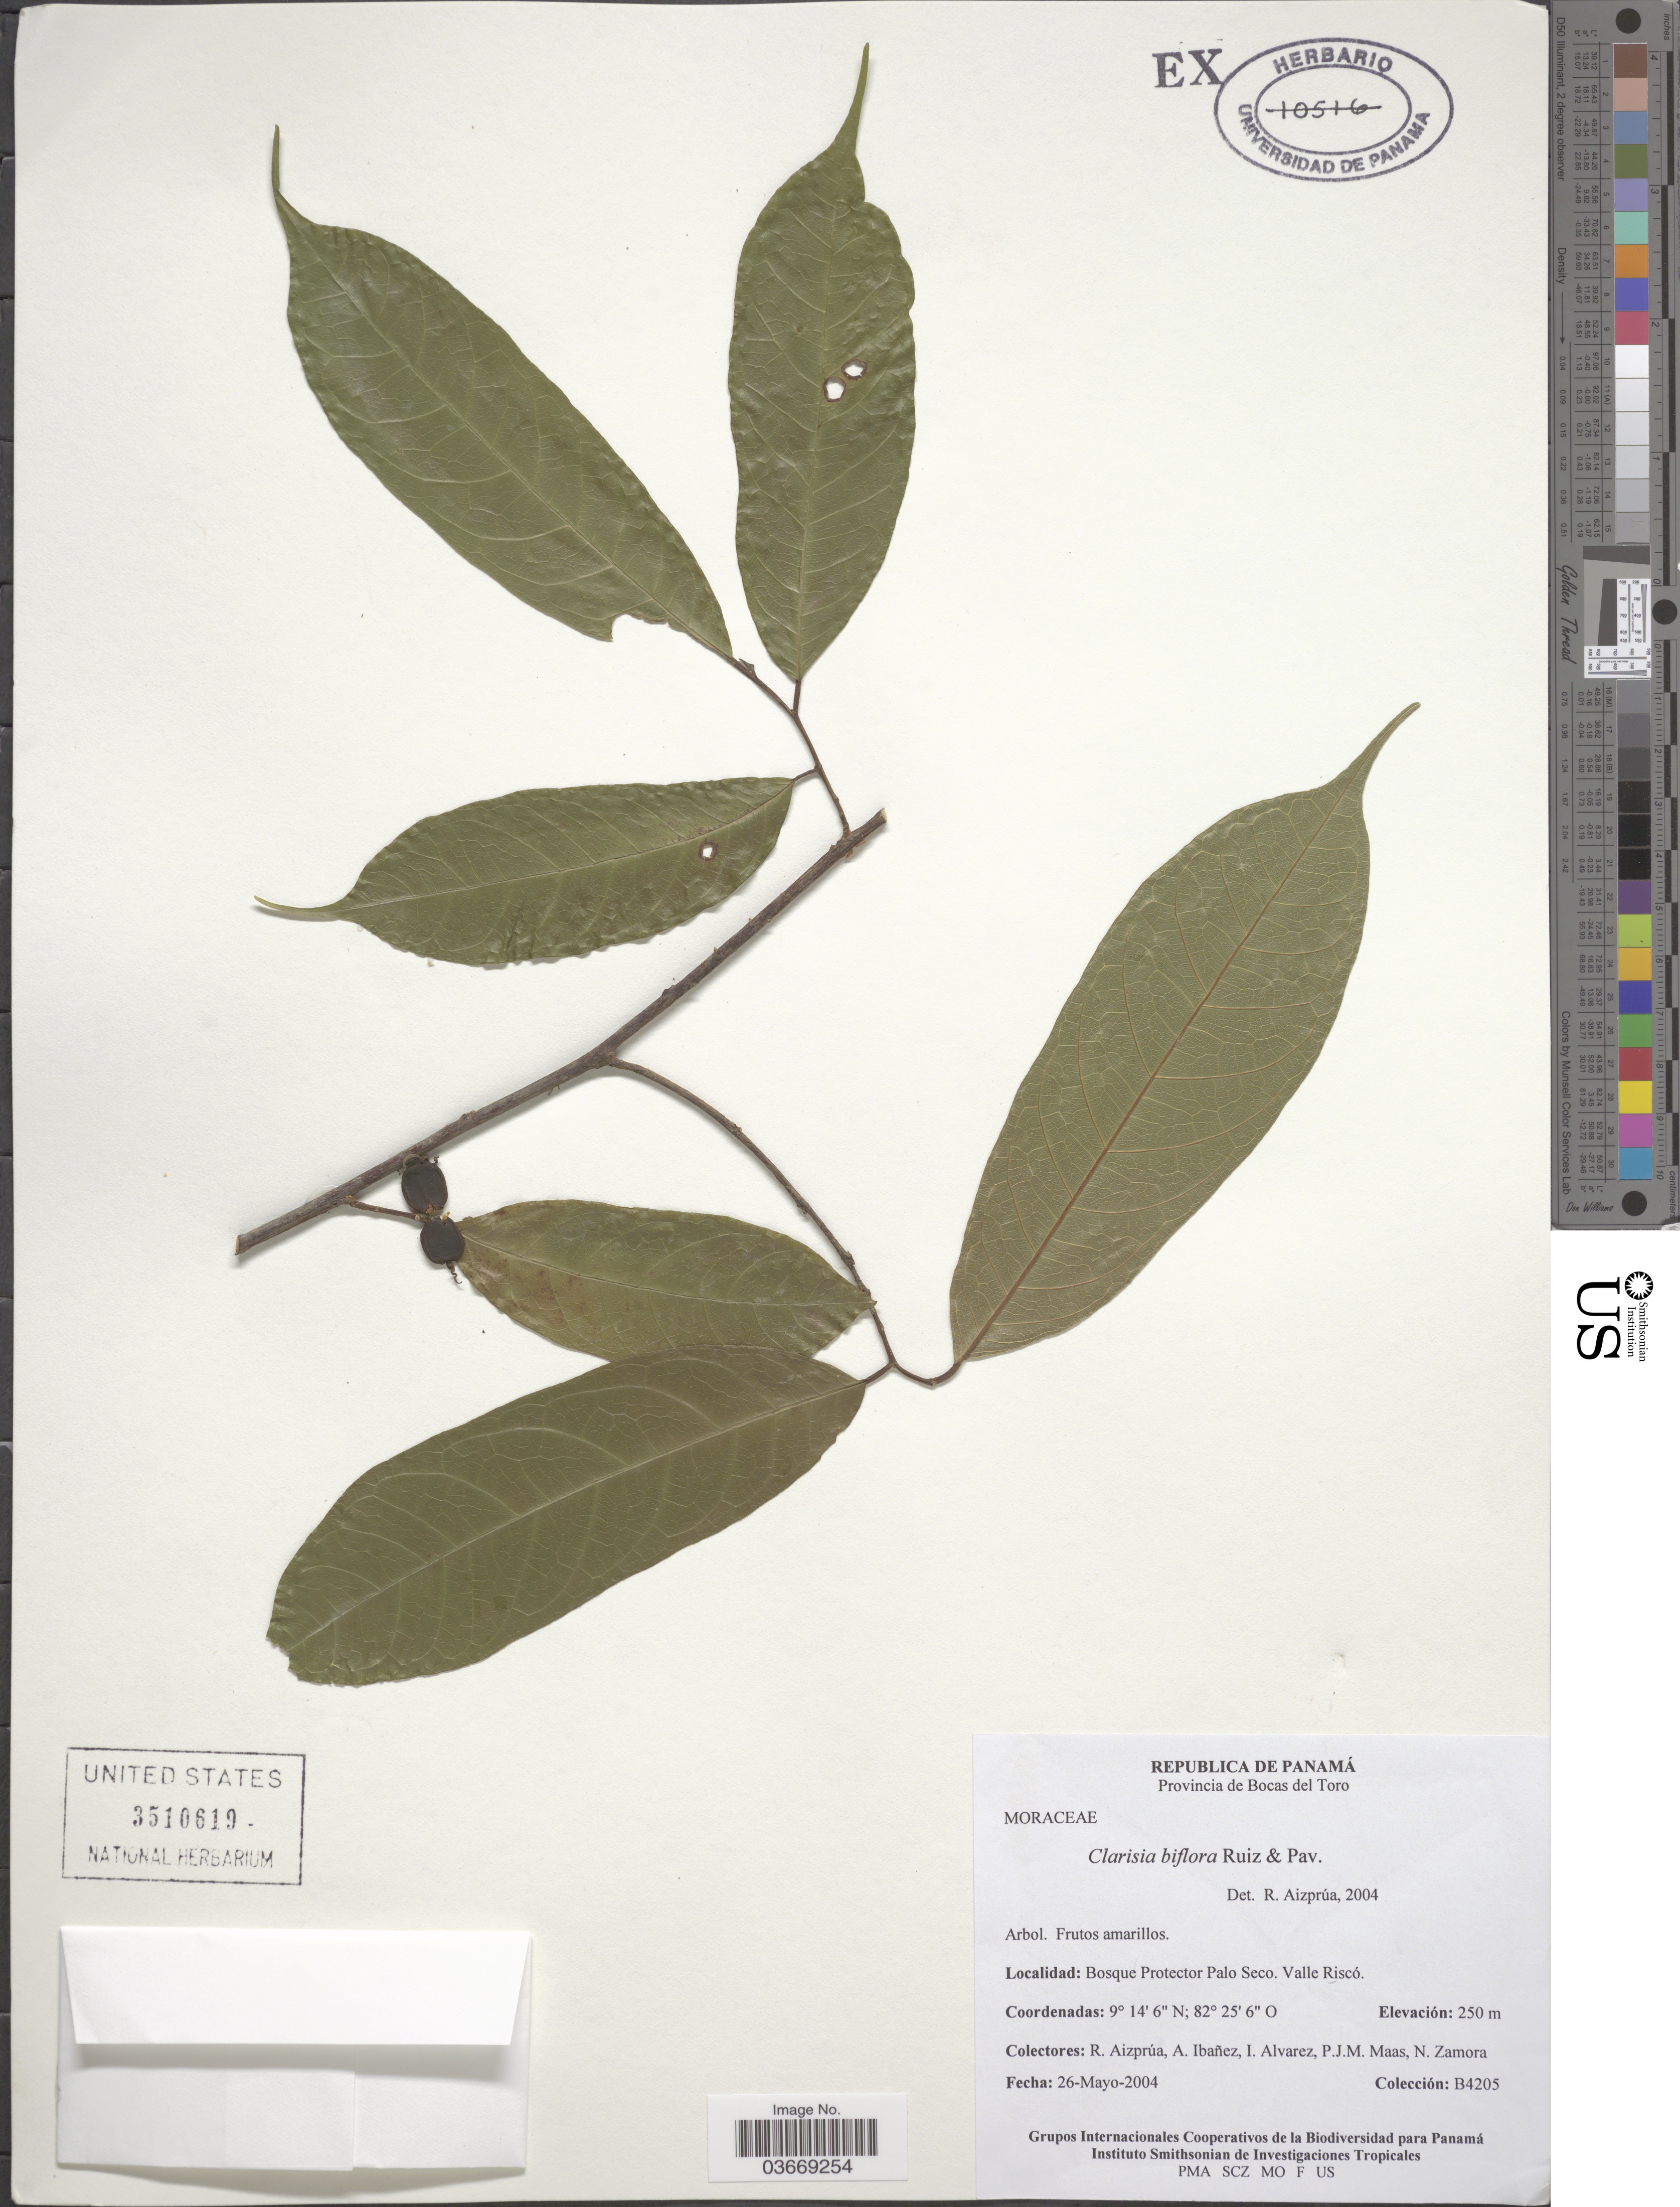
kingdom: Plantae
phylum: Tracheophyta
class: Magnoliopsida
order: Rosales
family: Moraceae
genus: Clarisia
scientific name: Clarisia biflora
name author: Ruiz & Pav.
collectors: R. Aizprúa, A. Ibáñez, I. Alvarez, P. Maas & N. Zamora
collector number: B4205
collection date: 2004-05-26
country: Panama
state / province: Bocas del Toro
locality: Bosque Protector Palo Seco. Valle Riscó.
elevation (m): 250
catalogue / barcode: US 3510619